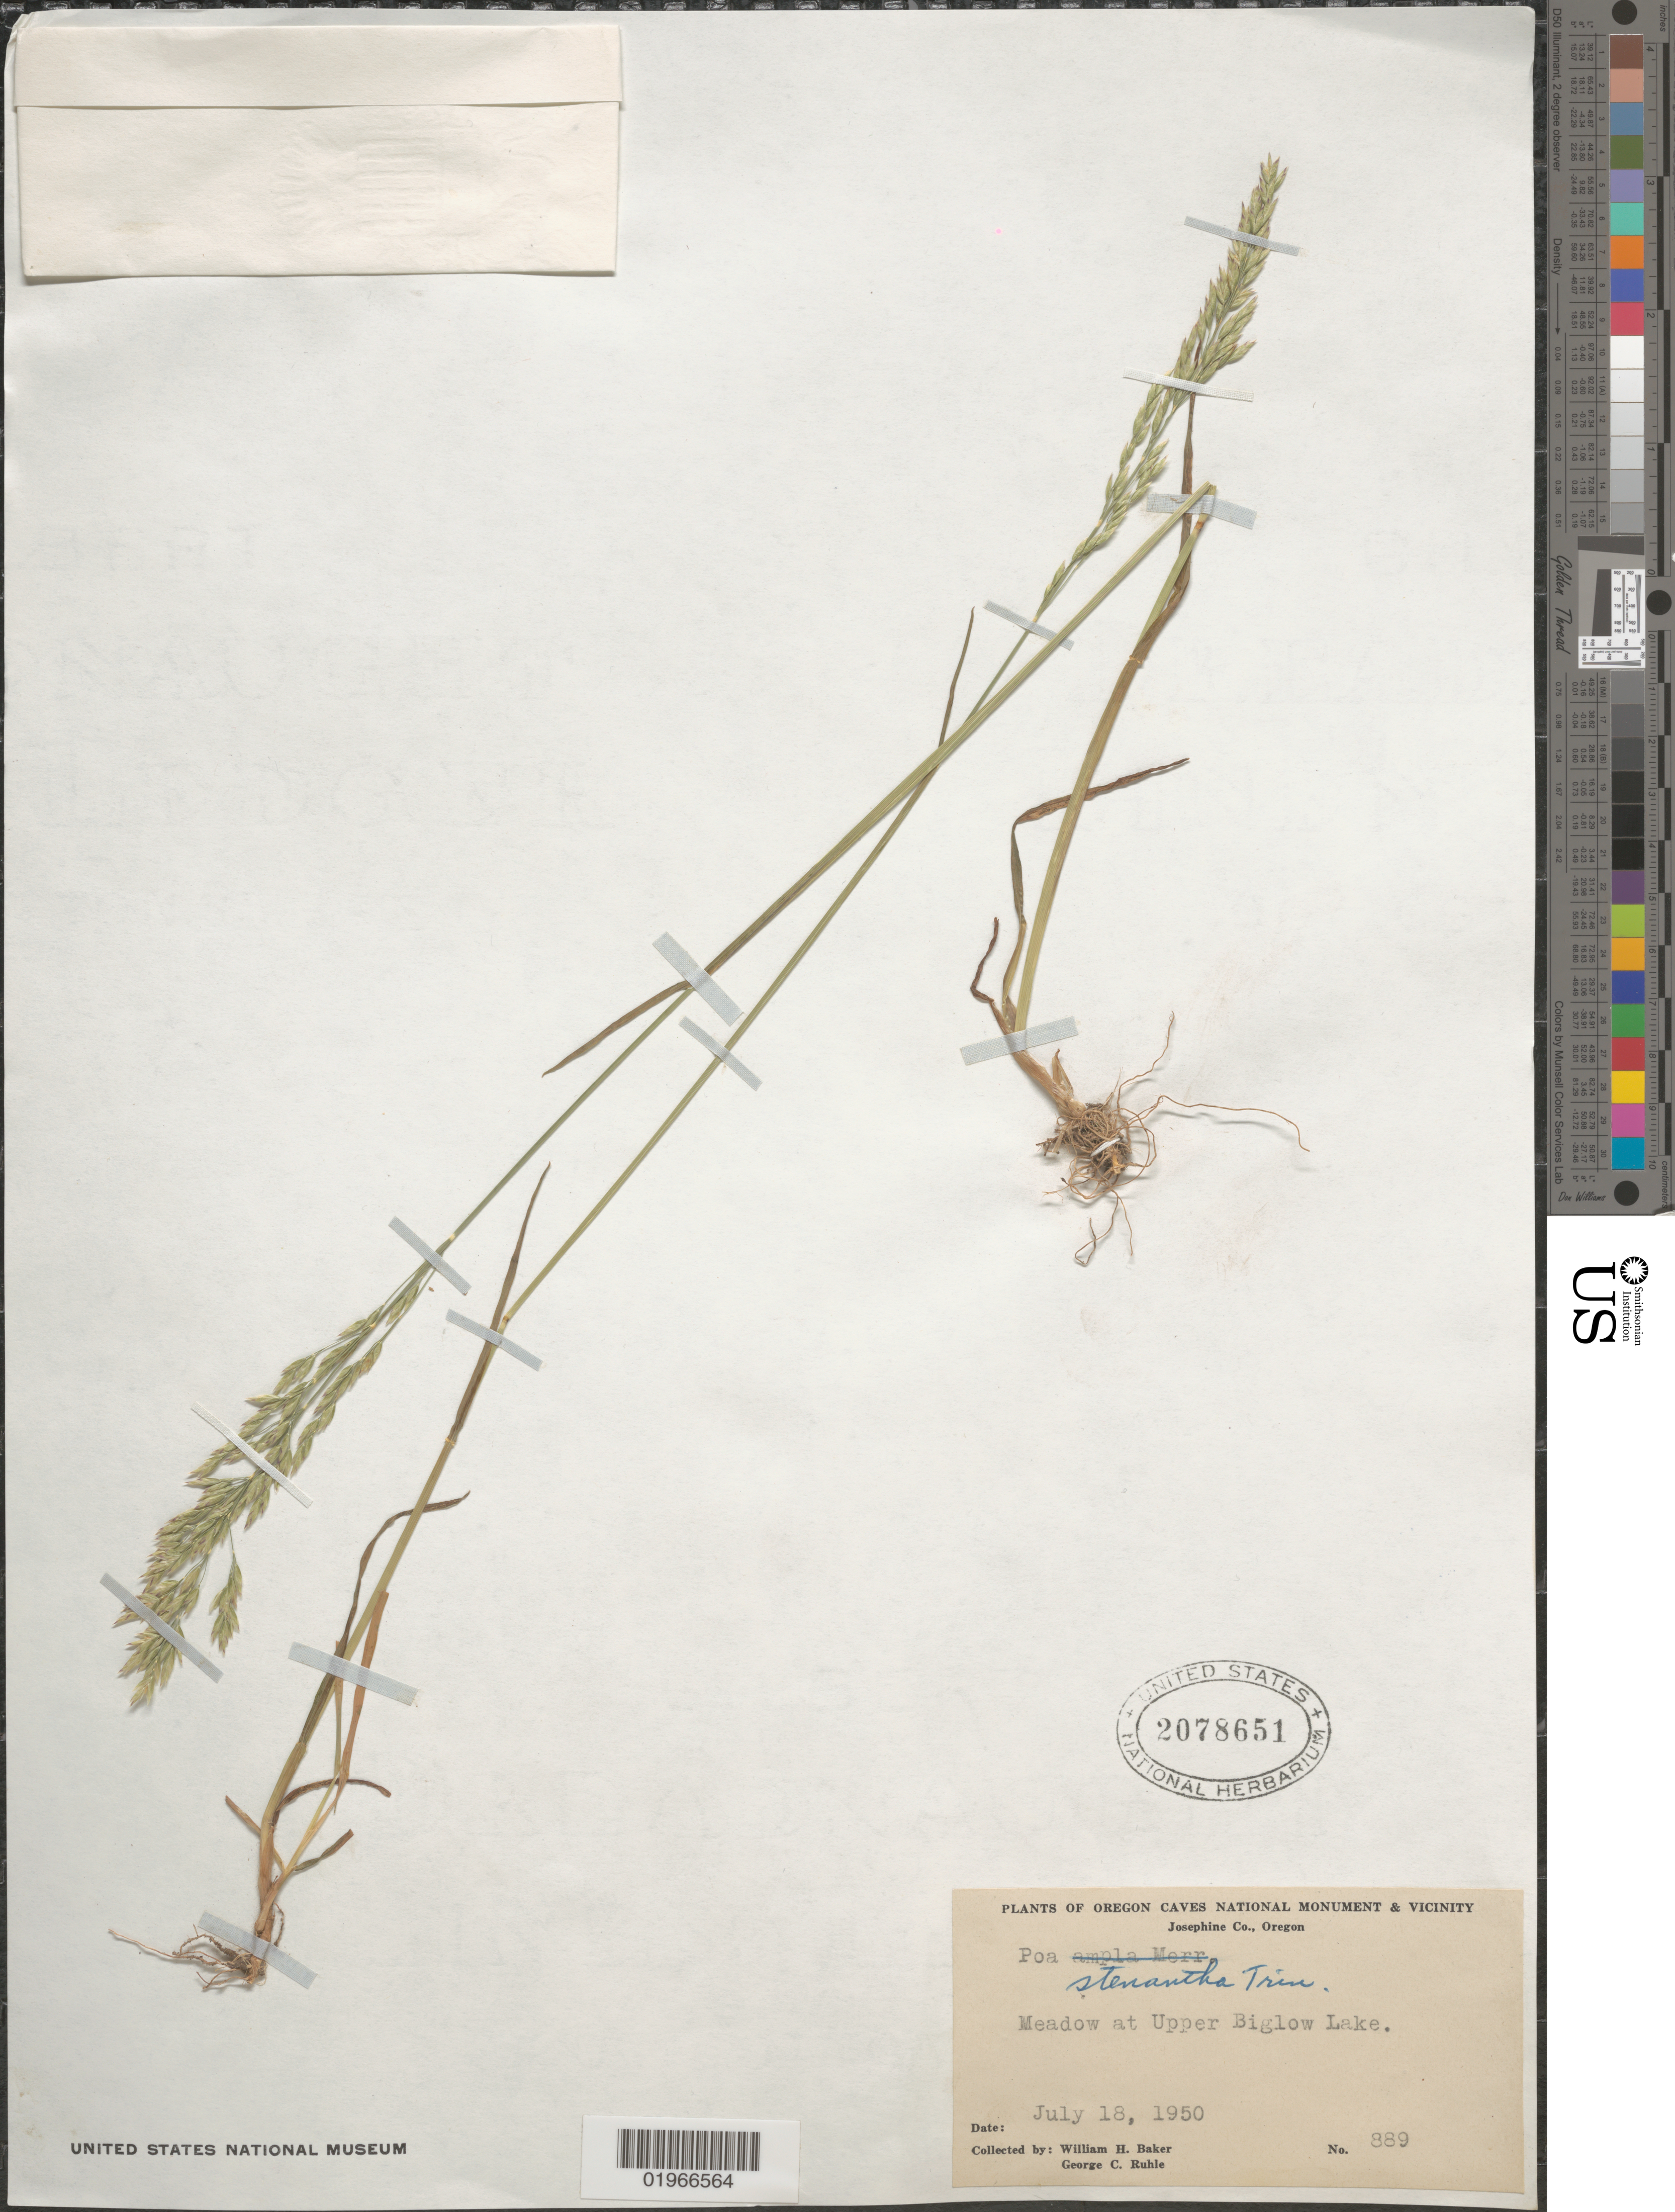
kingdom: Plantae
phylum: Tracheophyta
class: Liliopsida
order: Poales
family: Poaceae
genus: Poa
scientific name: Poa stenantha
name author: Trin.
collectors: W. H. Baker & G. Ruhle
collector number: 889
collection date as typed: July 18, 1950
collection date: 1950-07-18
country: United States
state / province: Oregon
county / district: Josephine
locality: Meadow at Upper Biglow Lake.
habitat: Meadow at Upper Biglow Lake.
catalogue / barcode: US 2078651